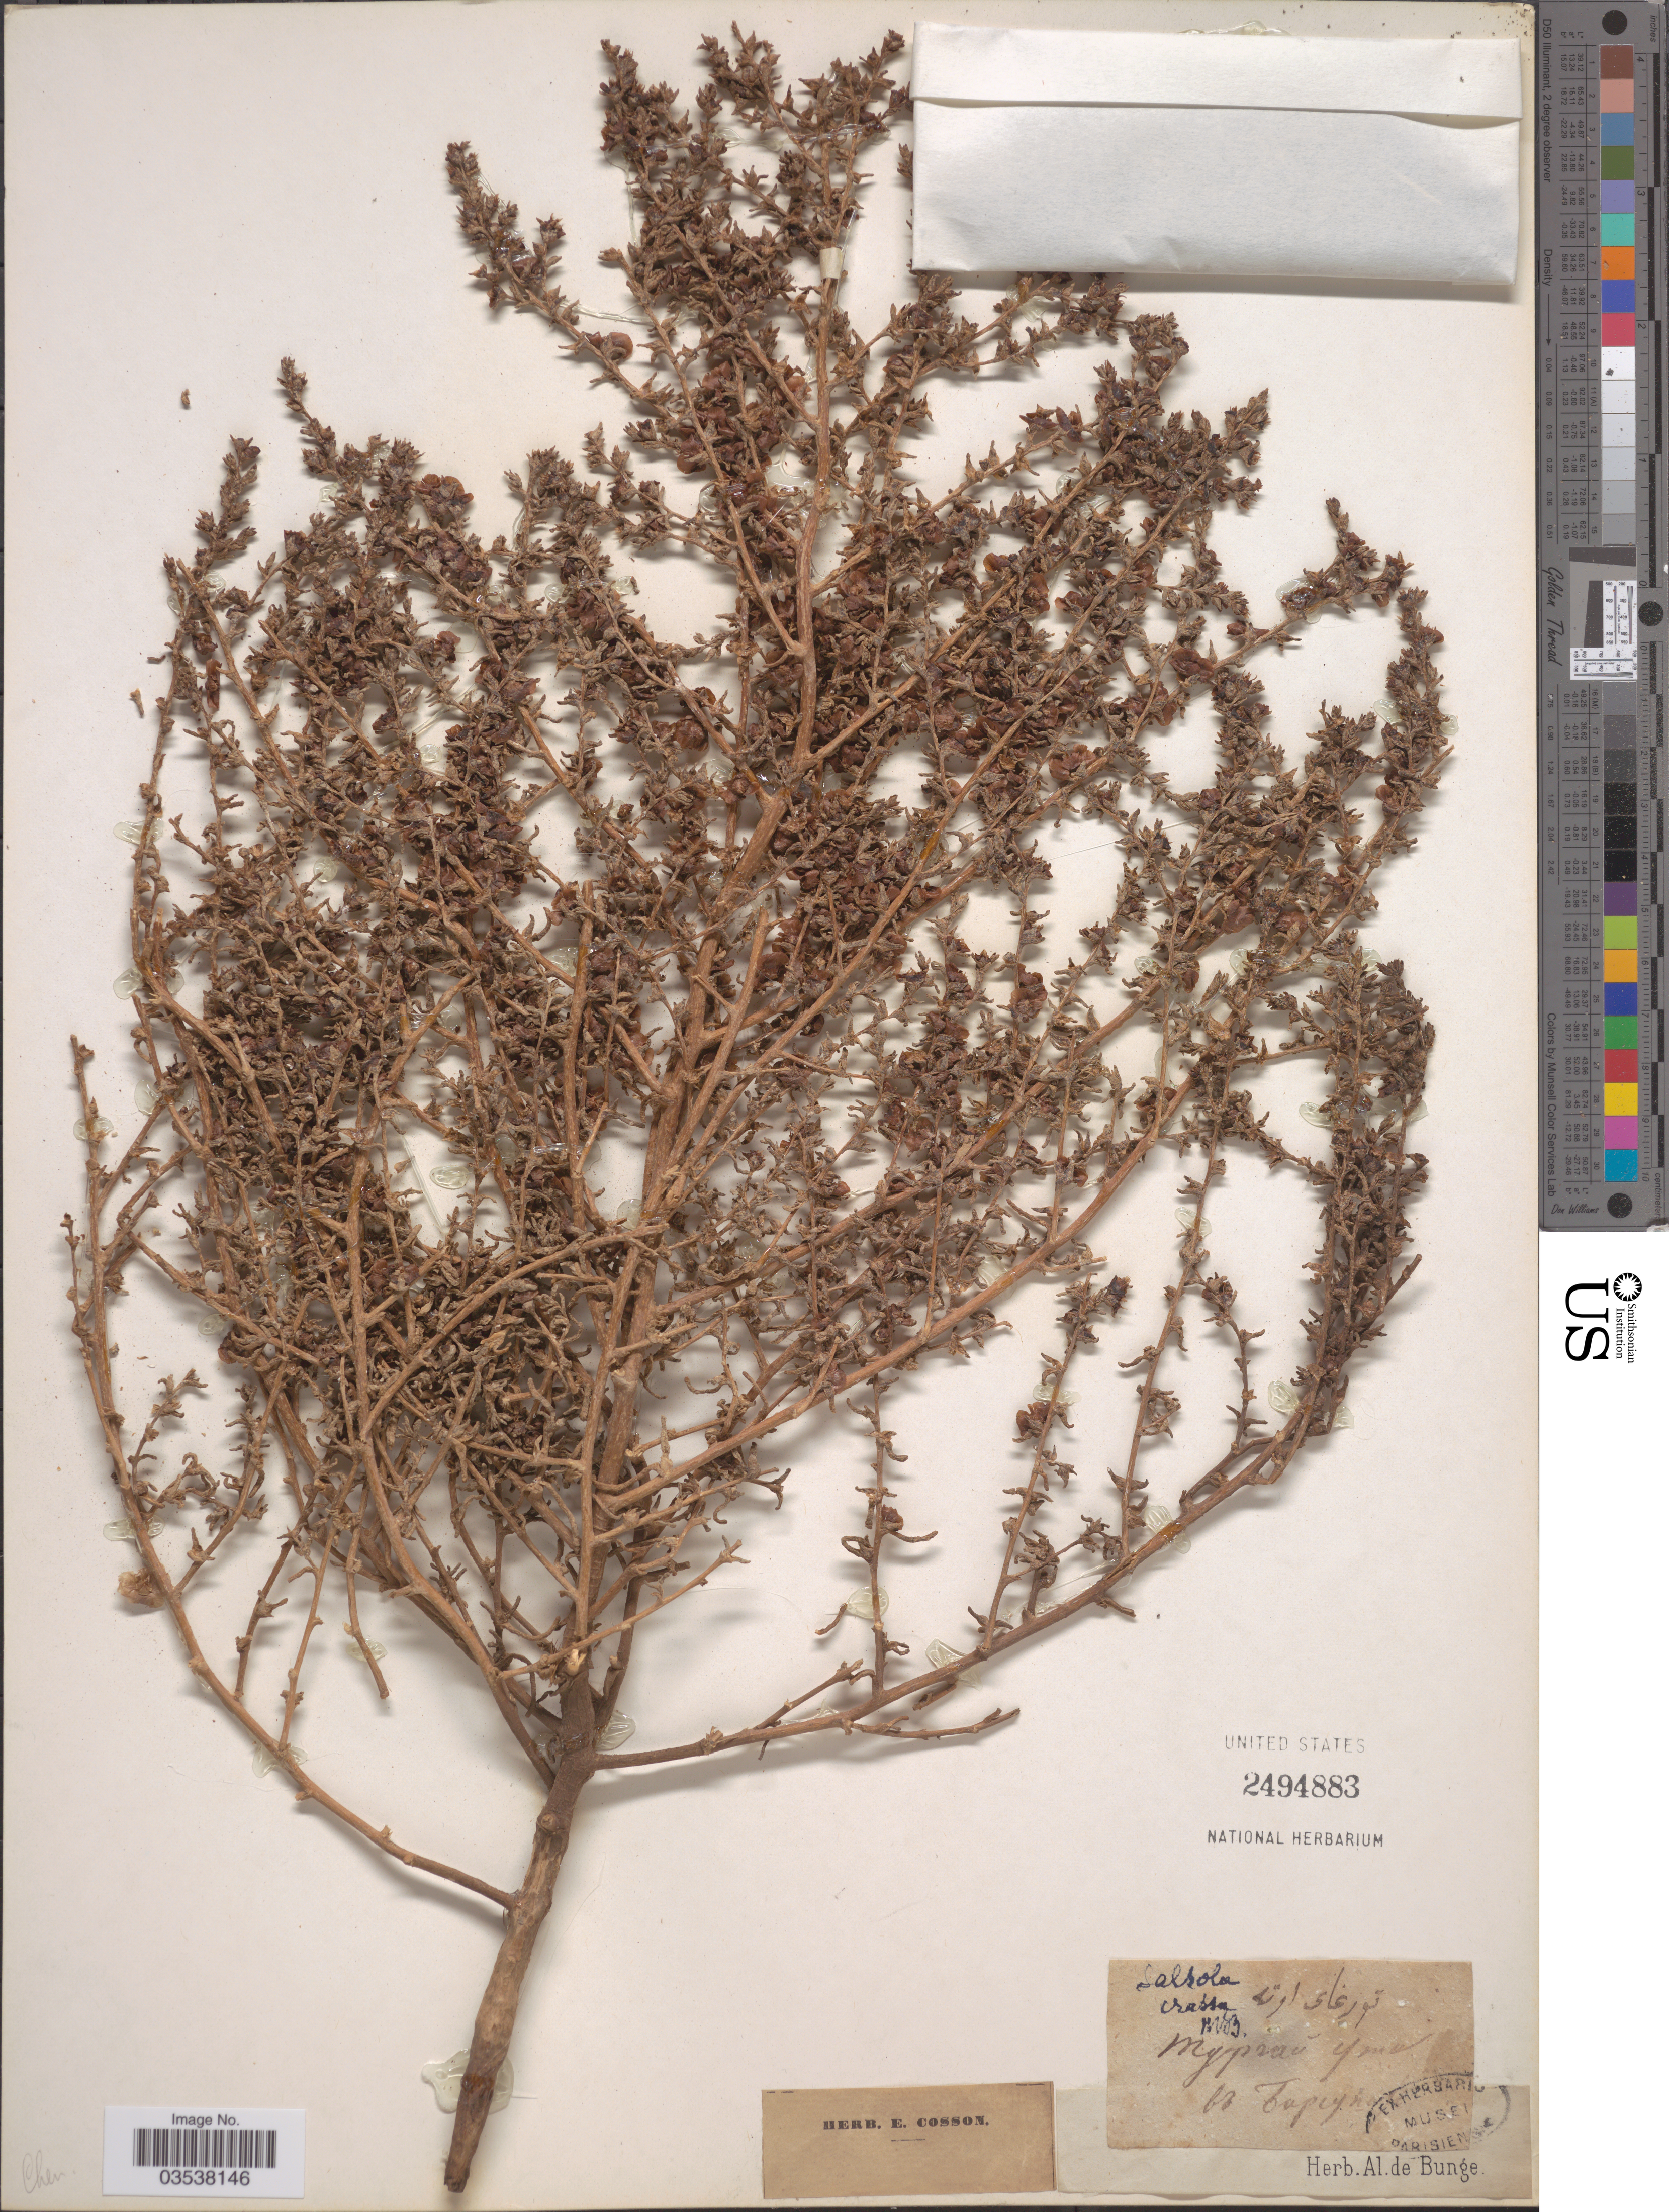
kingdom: Plantae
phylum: Tracheophyta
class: Magnoliopsida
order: Caryophyllales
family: Amaranthaceae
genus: Climacoptera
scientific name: Climacoptera crassa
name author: Fourr.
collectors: ex herb. Bunge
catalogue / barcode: US 2494883